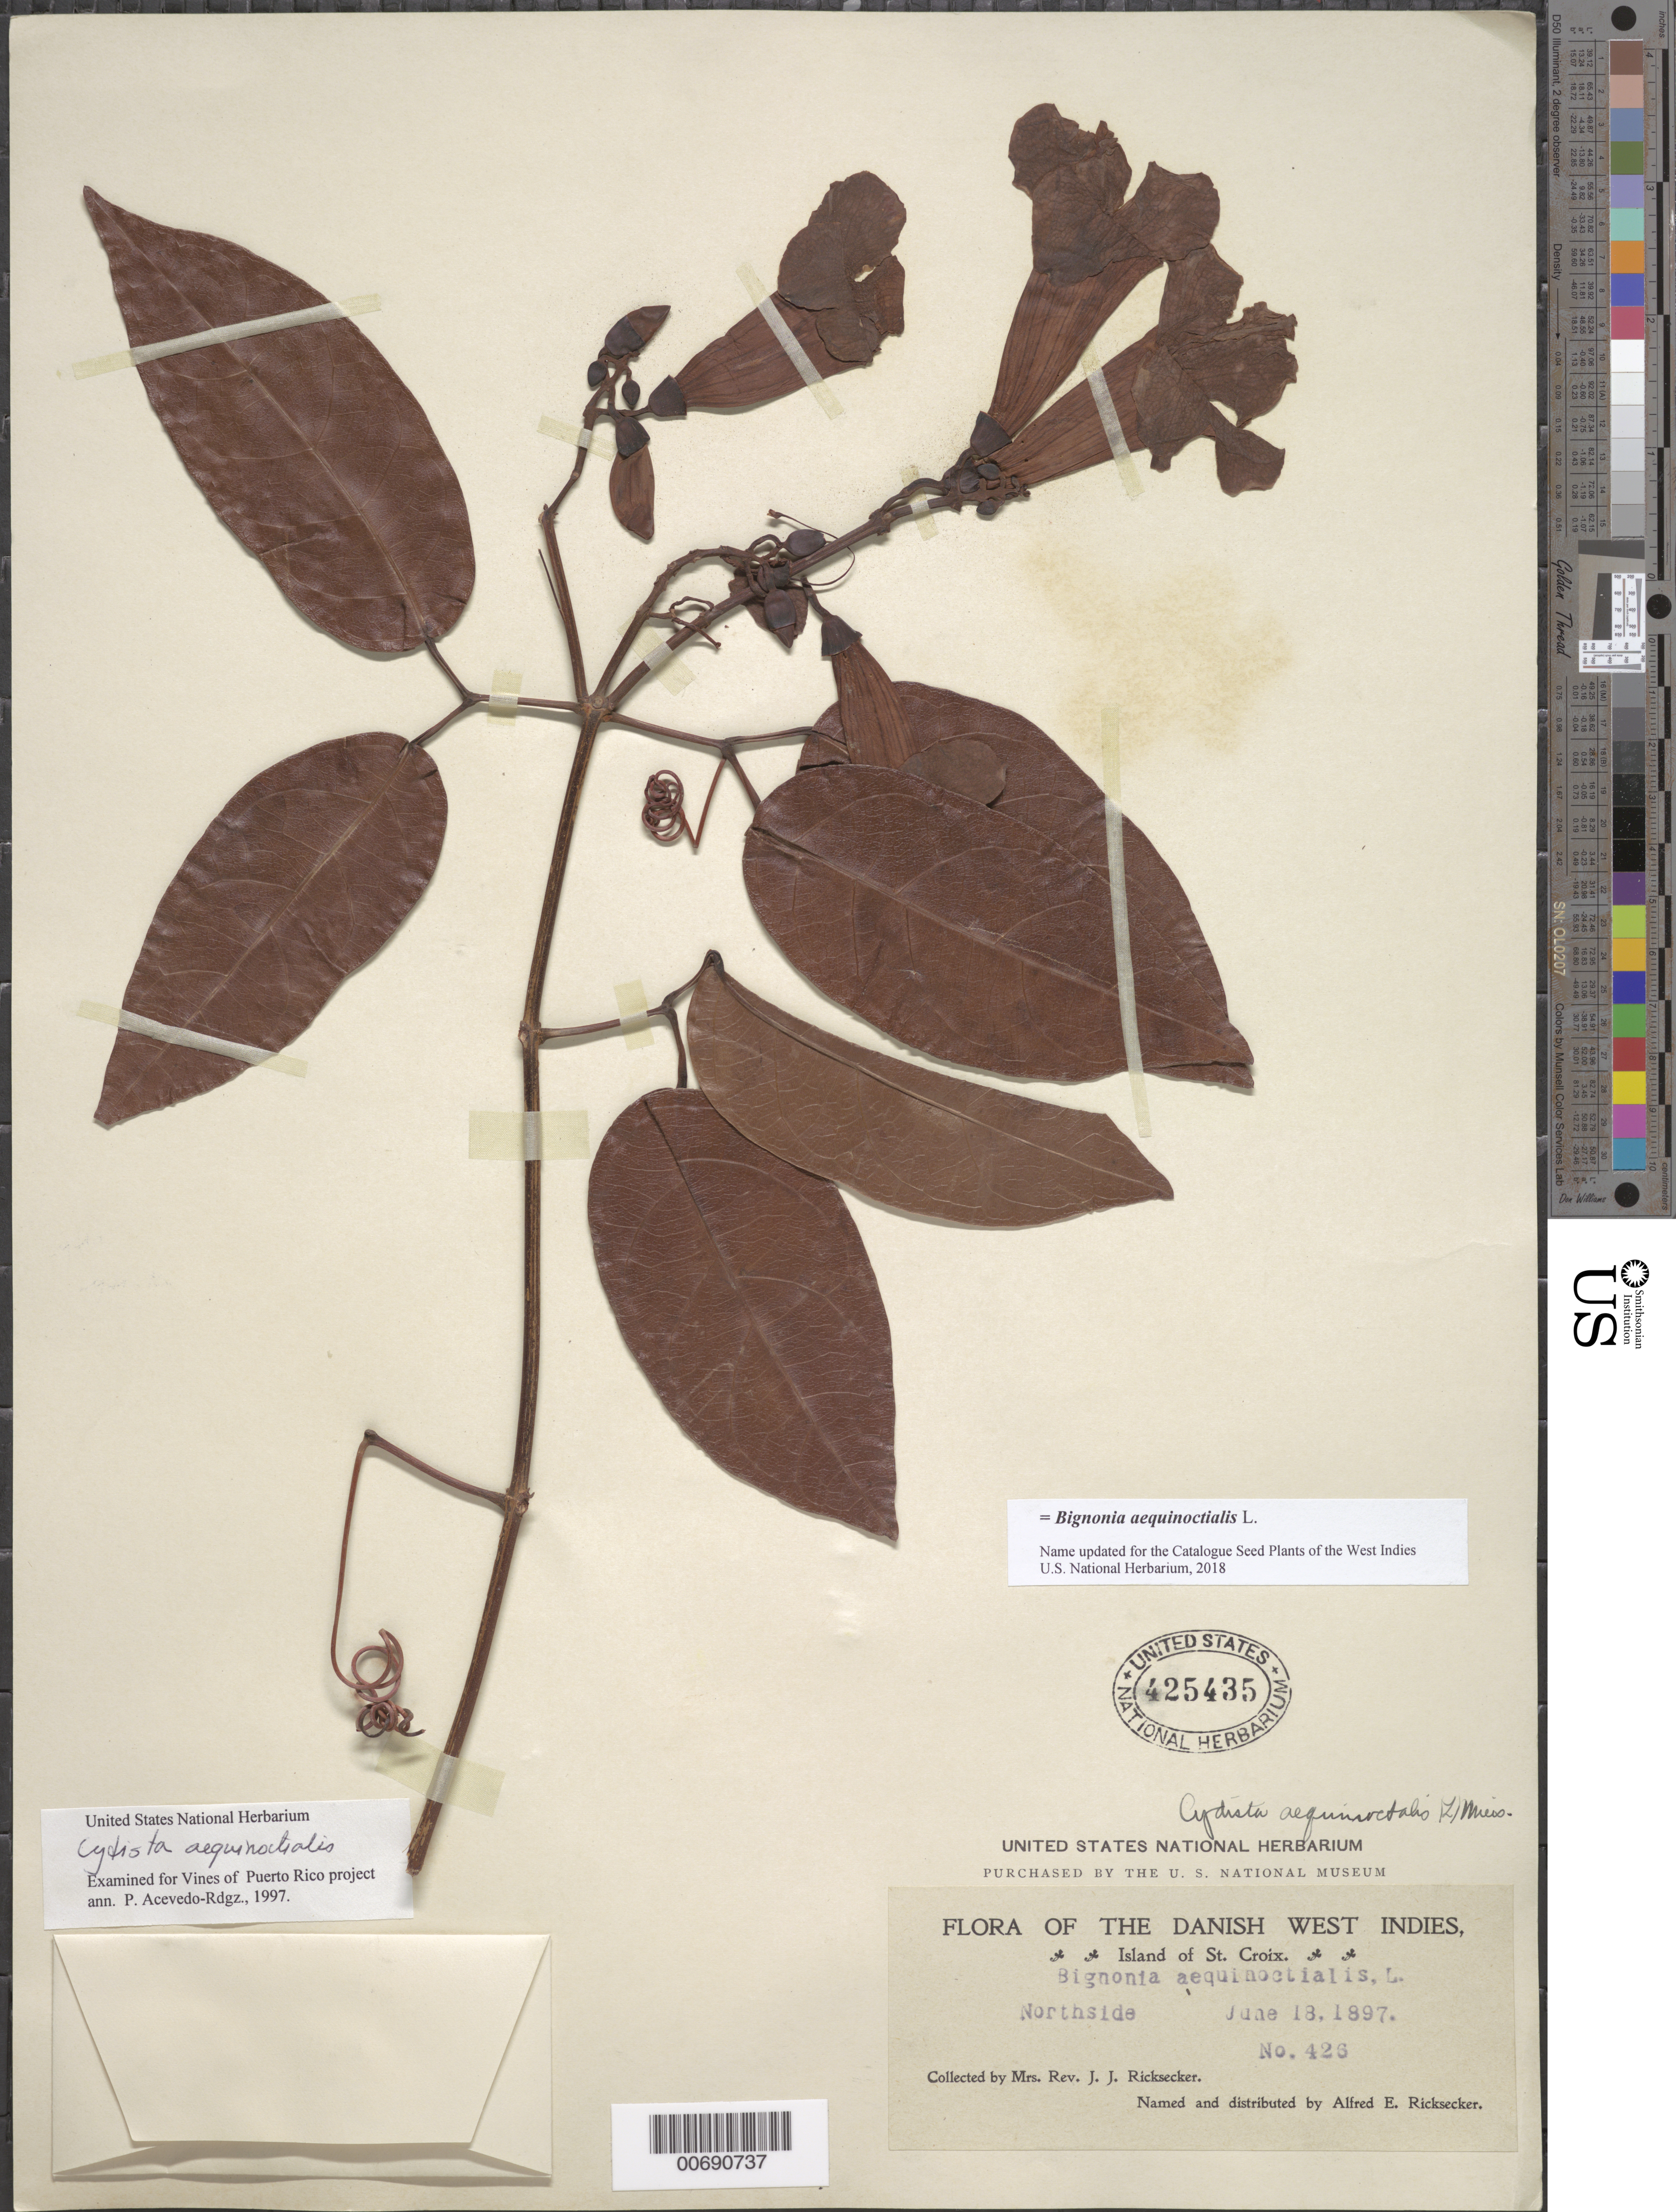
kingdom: Plantae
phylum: Tracheophyta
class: Magnoliopsida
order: Lamiales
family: Bignoniaceae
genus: Bignonia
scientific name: Bignonia aequinoctialis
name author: L.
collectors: Mrs. J. J. Ricksecker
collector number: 426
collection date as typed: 18 Jun 1897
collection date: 1897-06-18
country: U.S. Virgin Islands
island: St. Croix Island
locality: Northside.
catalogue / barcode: US 425435